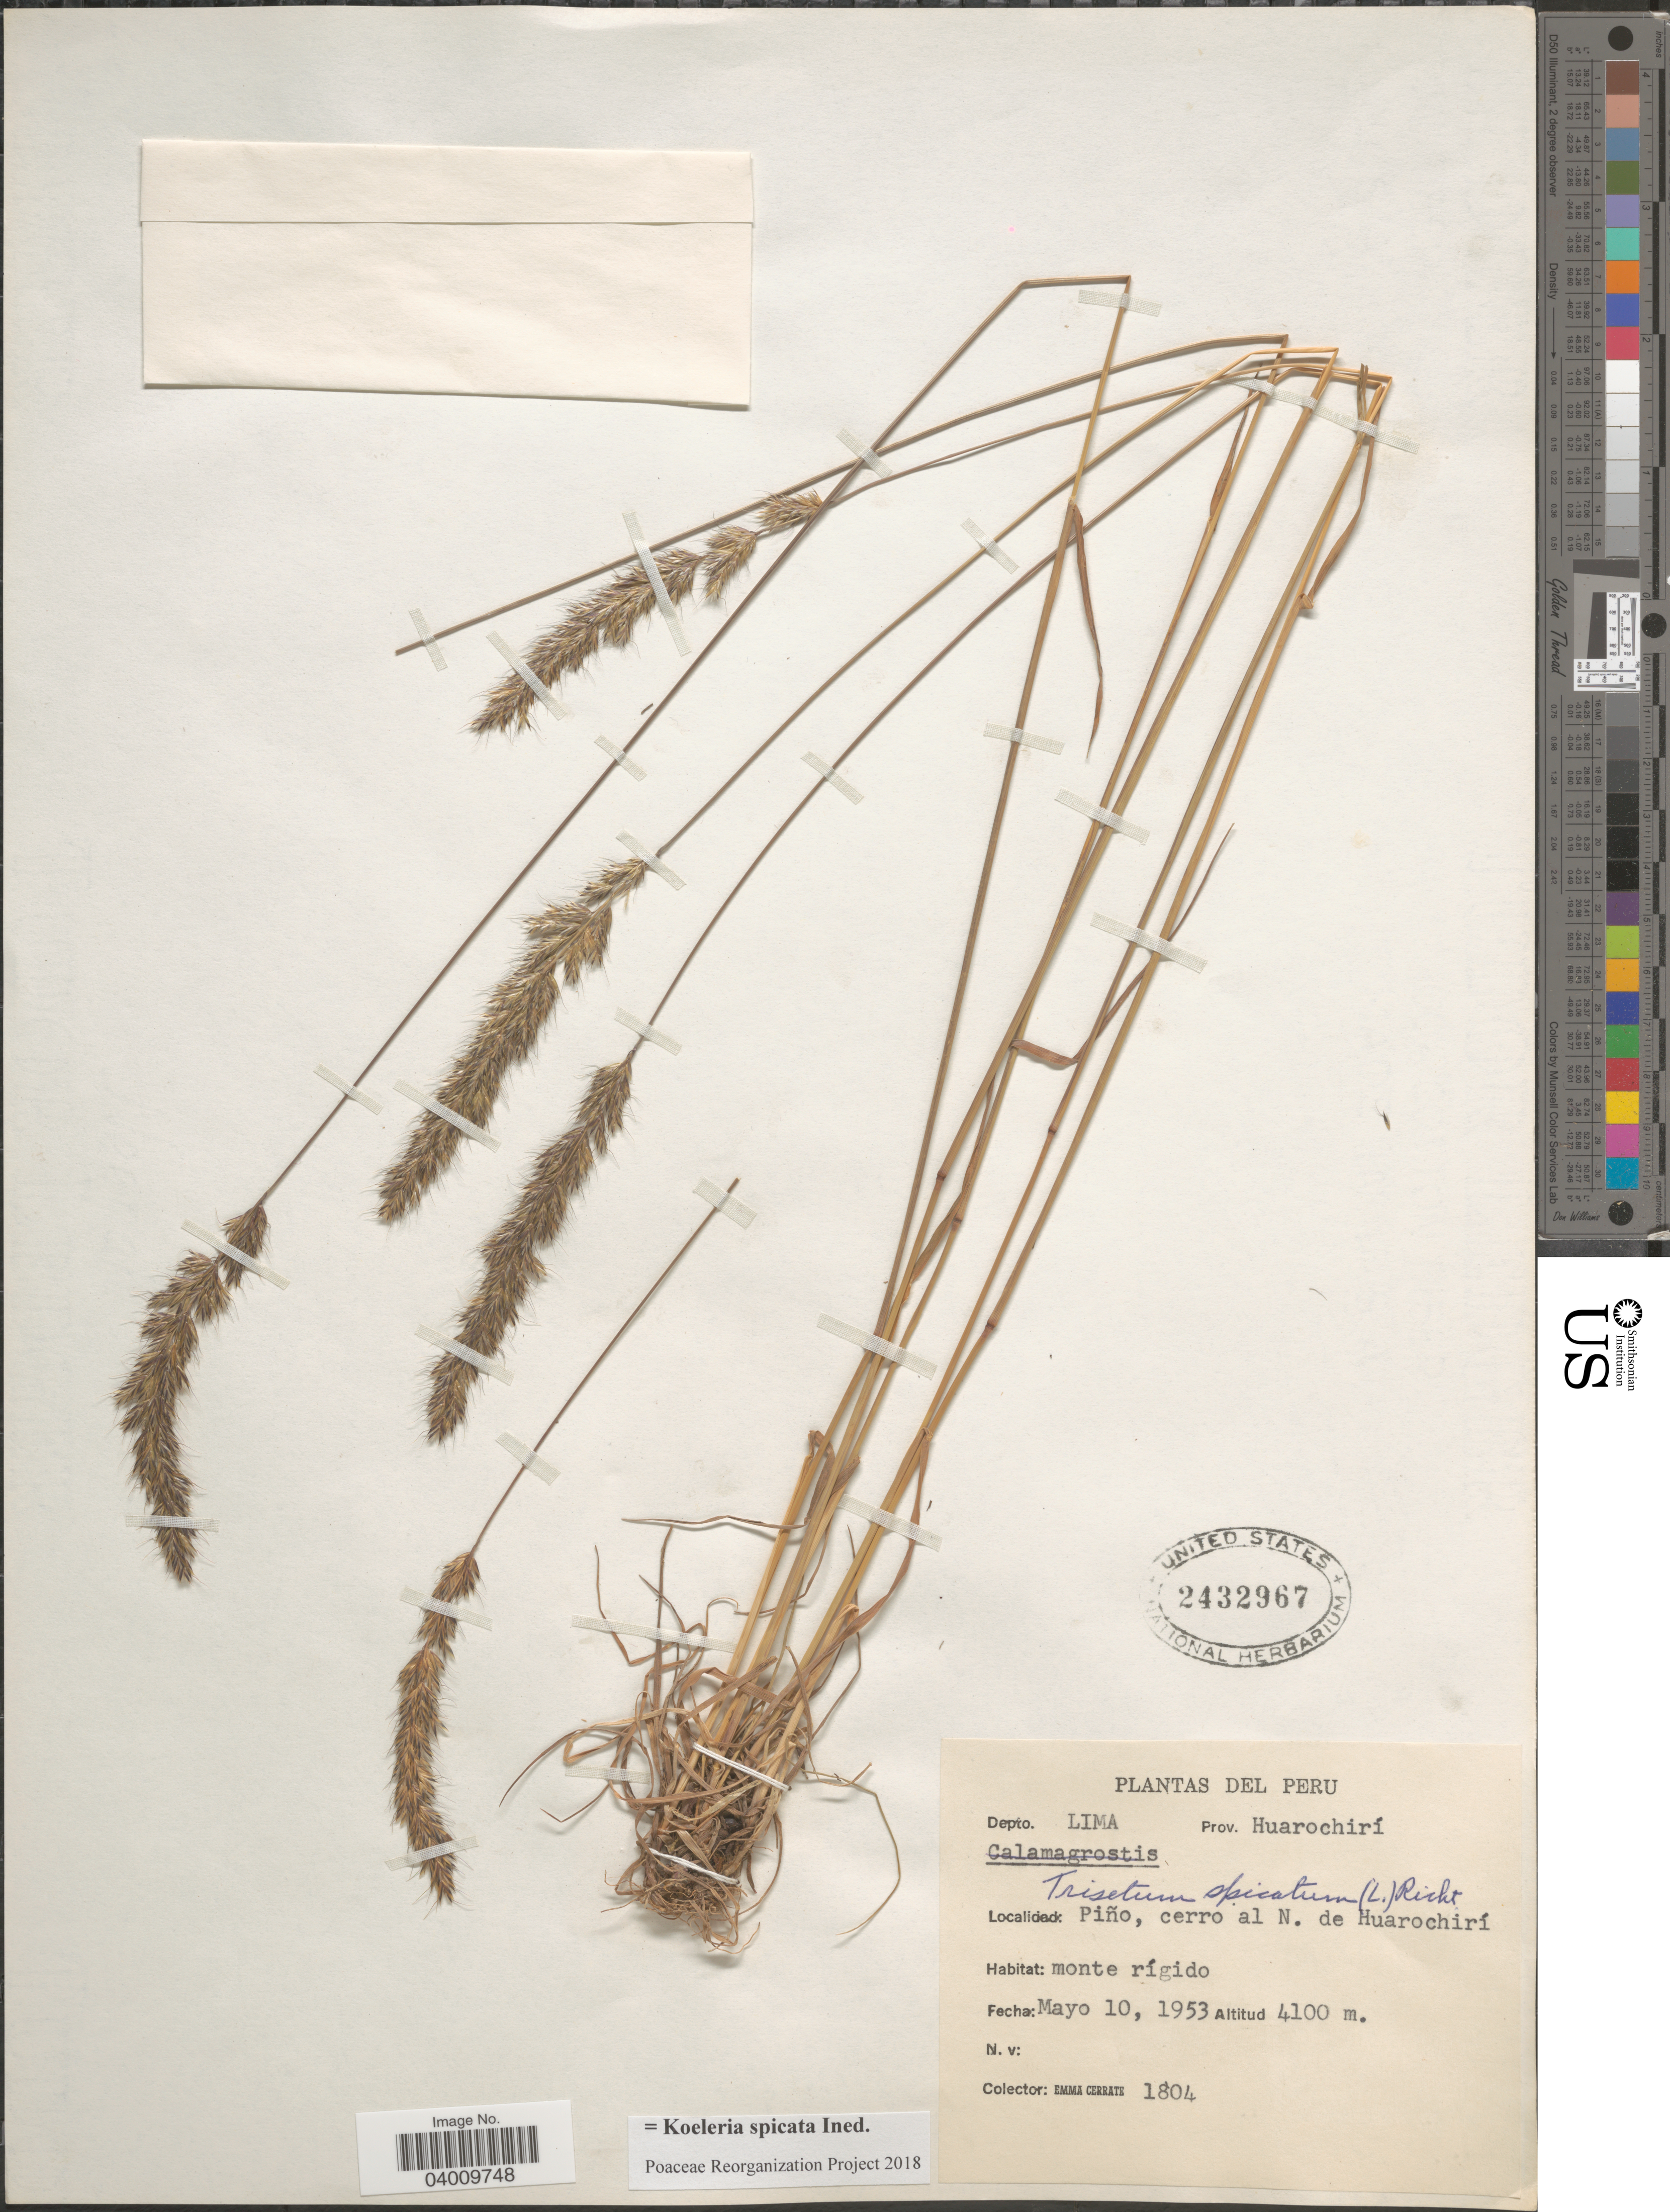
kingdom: Plantae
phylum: Tracheophyta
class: Liliopsida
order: Poales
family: Poaceae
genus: Koeleria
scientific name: Koeleria spicata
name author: (L.) Barberá et al.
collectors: E. Cerrate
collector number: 1804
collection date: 1953-05-10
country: Peru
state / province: Lima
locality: Depto. Lima. Prov. Huarochirí. Piño, cerro al N. de Huarochirí. Monte rígido.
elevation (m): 4100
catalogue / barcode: US 2432967